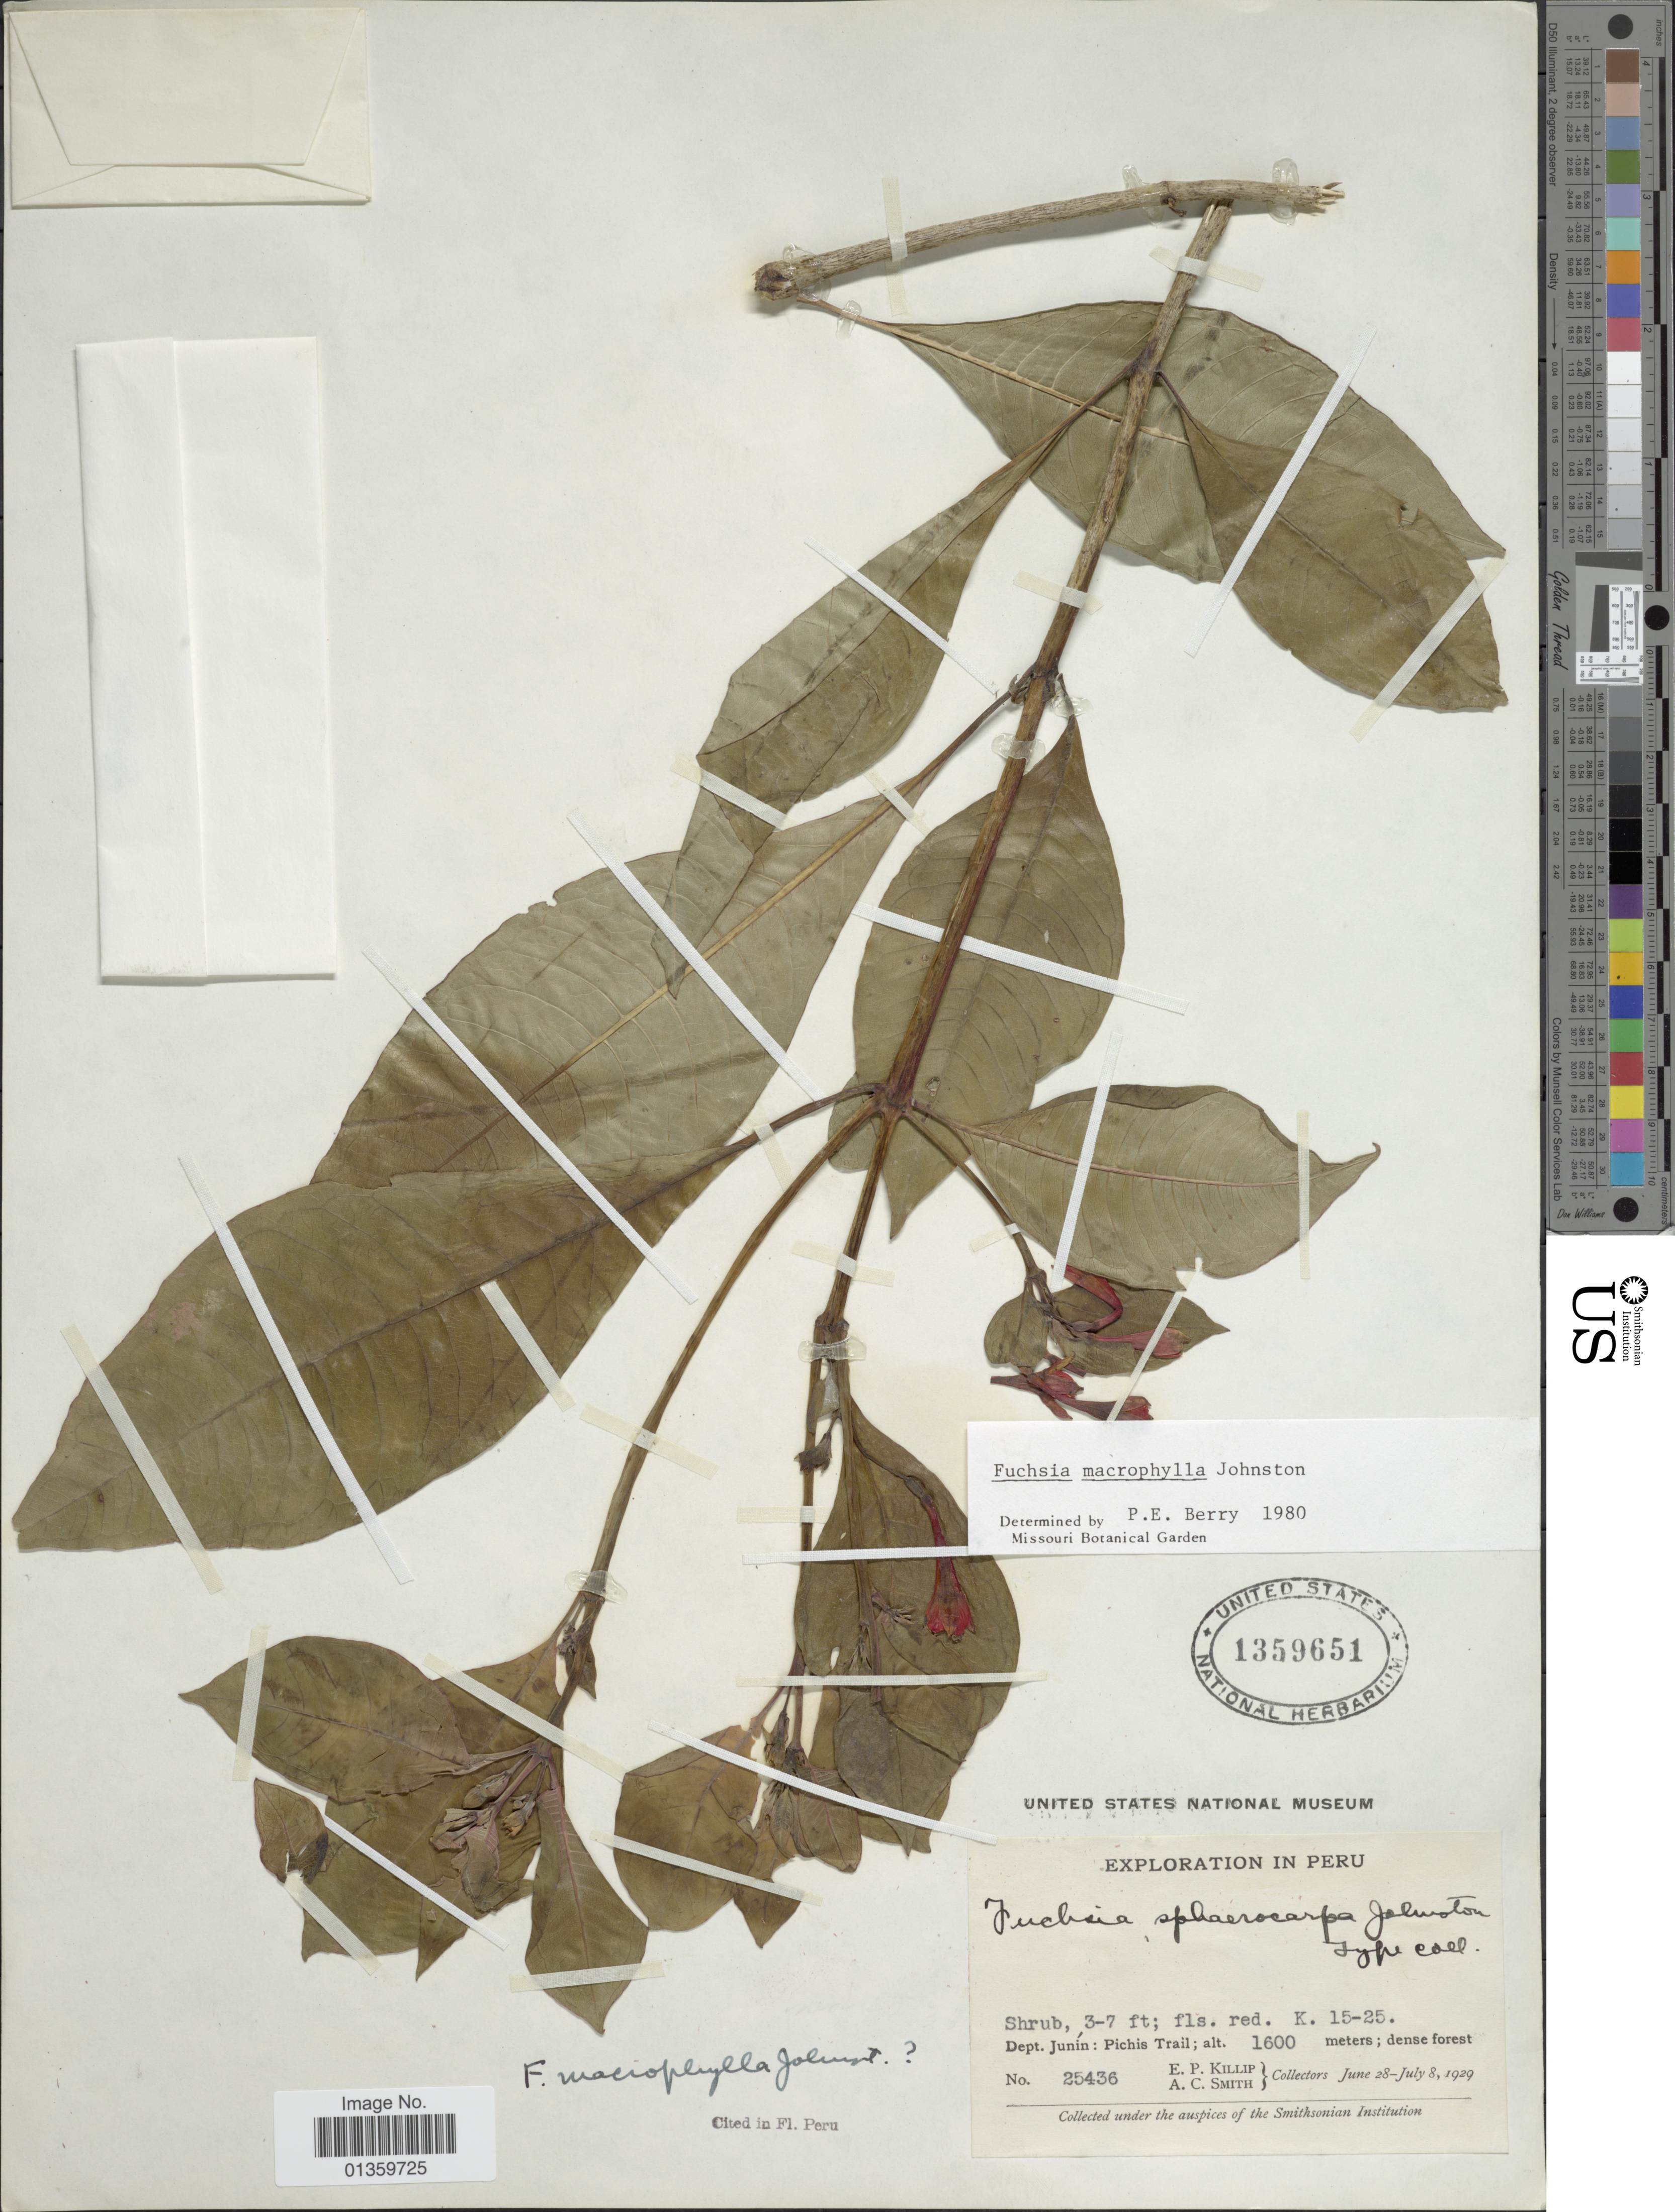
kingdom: Plantae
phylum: Tracheophyta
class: Magnoliopsida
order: Myrtales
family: Onagraceae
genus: Fuchsia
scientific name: Fuchsia macrophylla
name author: I.M. Johnst.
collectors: E. P. Killip & A. C. Smith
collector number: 25436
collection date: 1929-06-28/1929-07-08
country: Peru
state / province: Junín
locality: Pichis Trail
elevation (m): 1600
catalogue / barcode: US 1359651